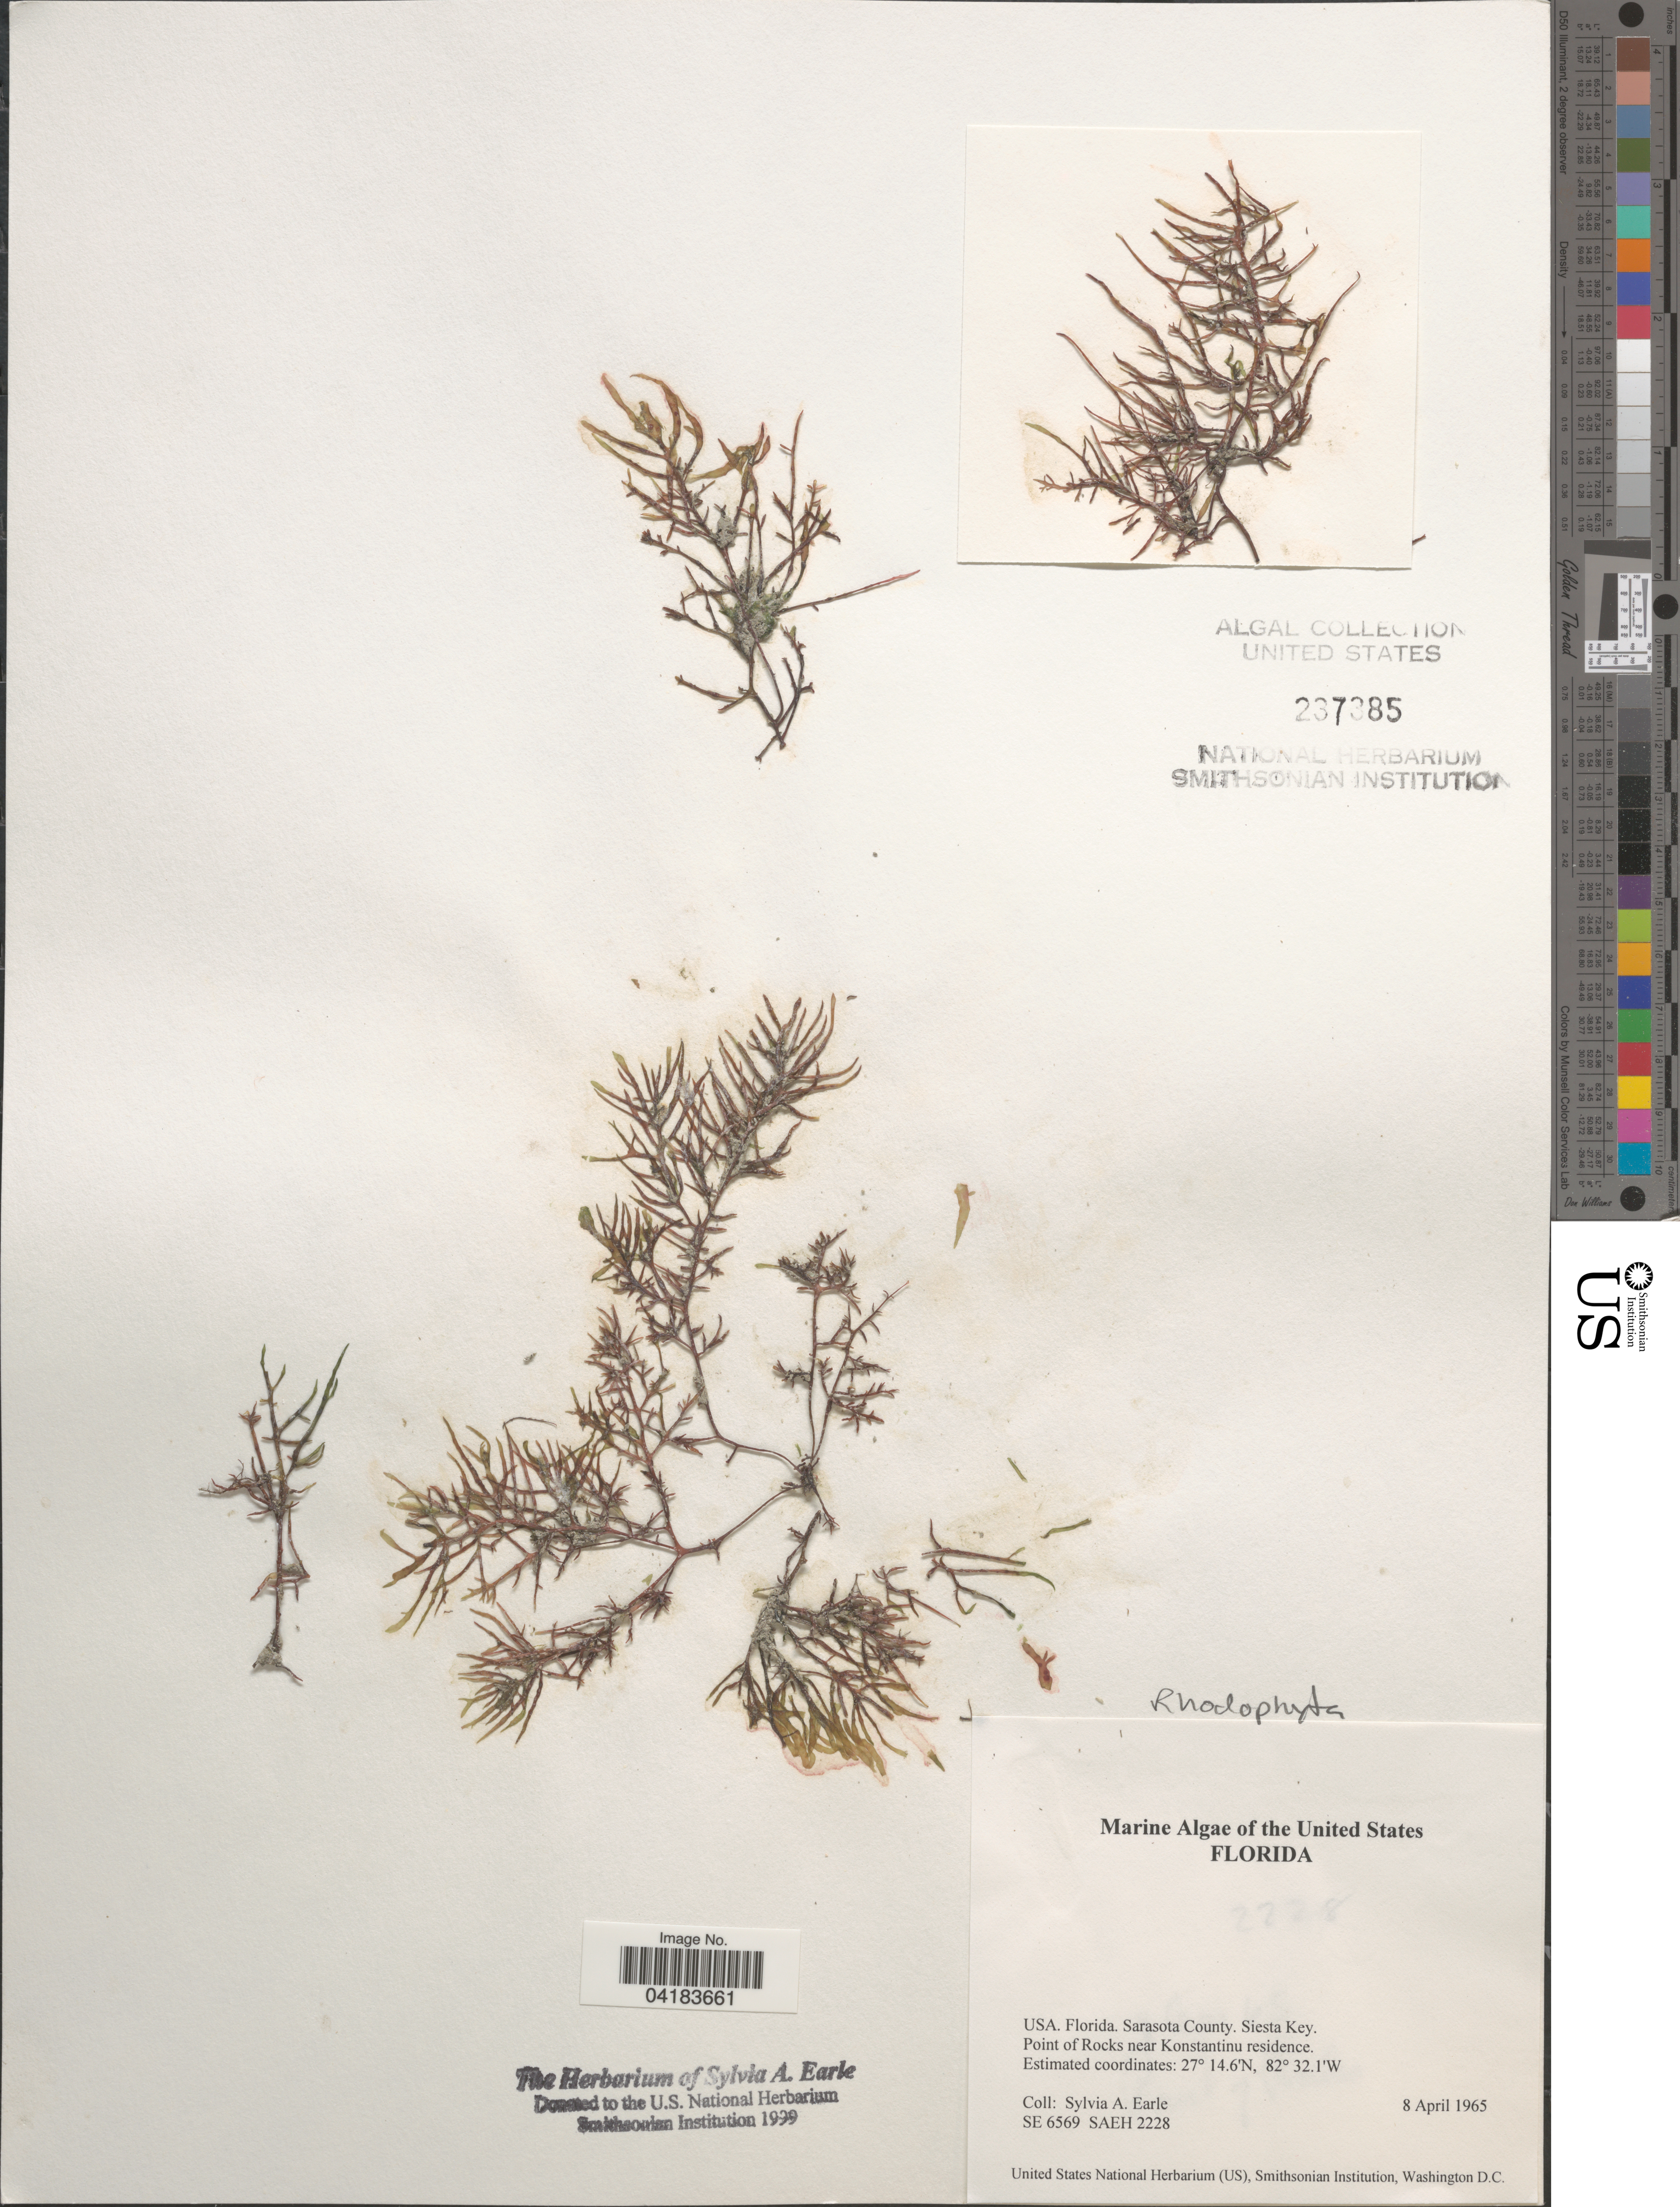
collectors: S. A. Earle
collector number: SE6569/SAEH2228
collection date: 1965-04-08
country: United States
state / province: Florida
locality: Sarasota County. Siesta Key. Point of Rocks near Konstantinu residence.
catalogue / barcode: US 237385